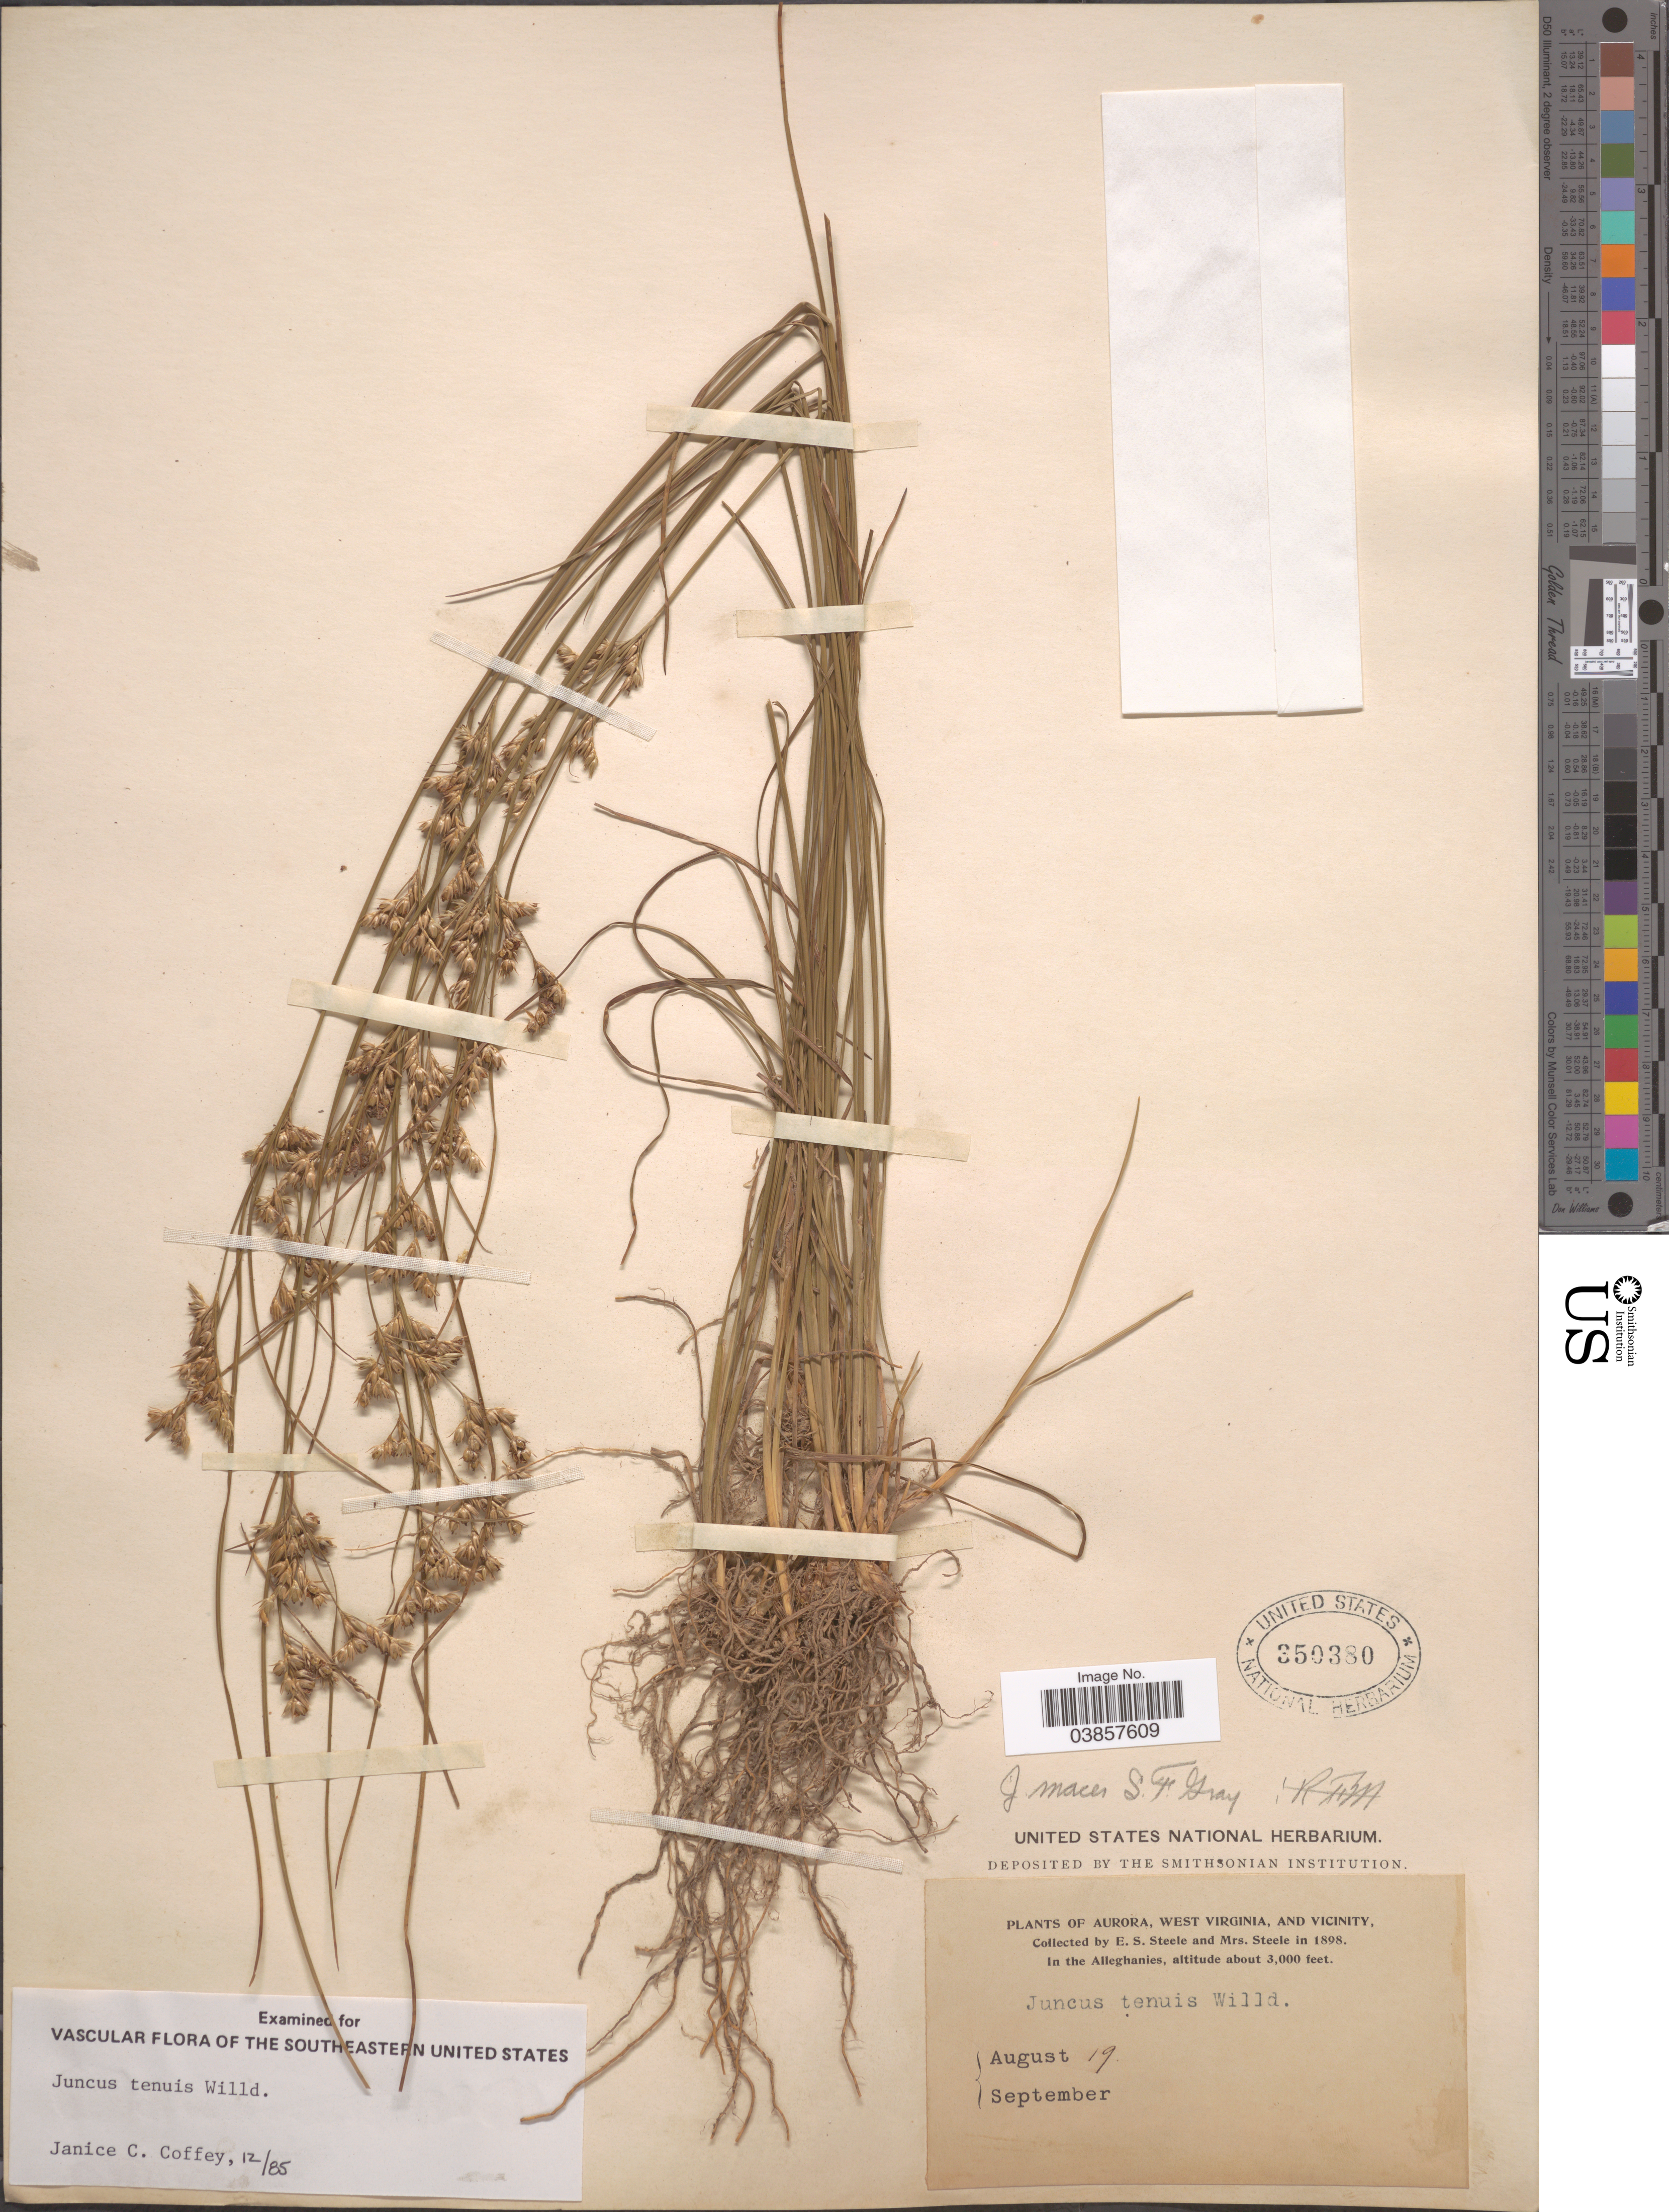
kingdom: Plantae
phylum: Tracheophyta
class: Liliopsida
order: Poales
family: Juncaceae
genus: Juncus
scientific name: Juncus tenuis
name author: Willd.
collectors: E. Steele & Mrs. E. S. Steele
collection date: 1898-08-19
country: United States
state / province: West Virginia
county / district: Preston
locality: Aurora, West Virginia, and vicinity. In the Alleghanies.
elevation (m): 914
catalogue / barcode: US 350380